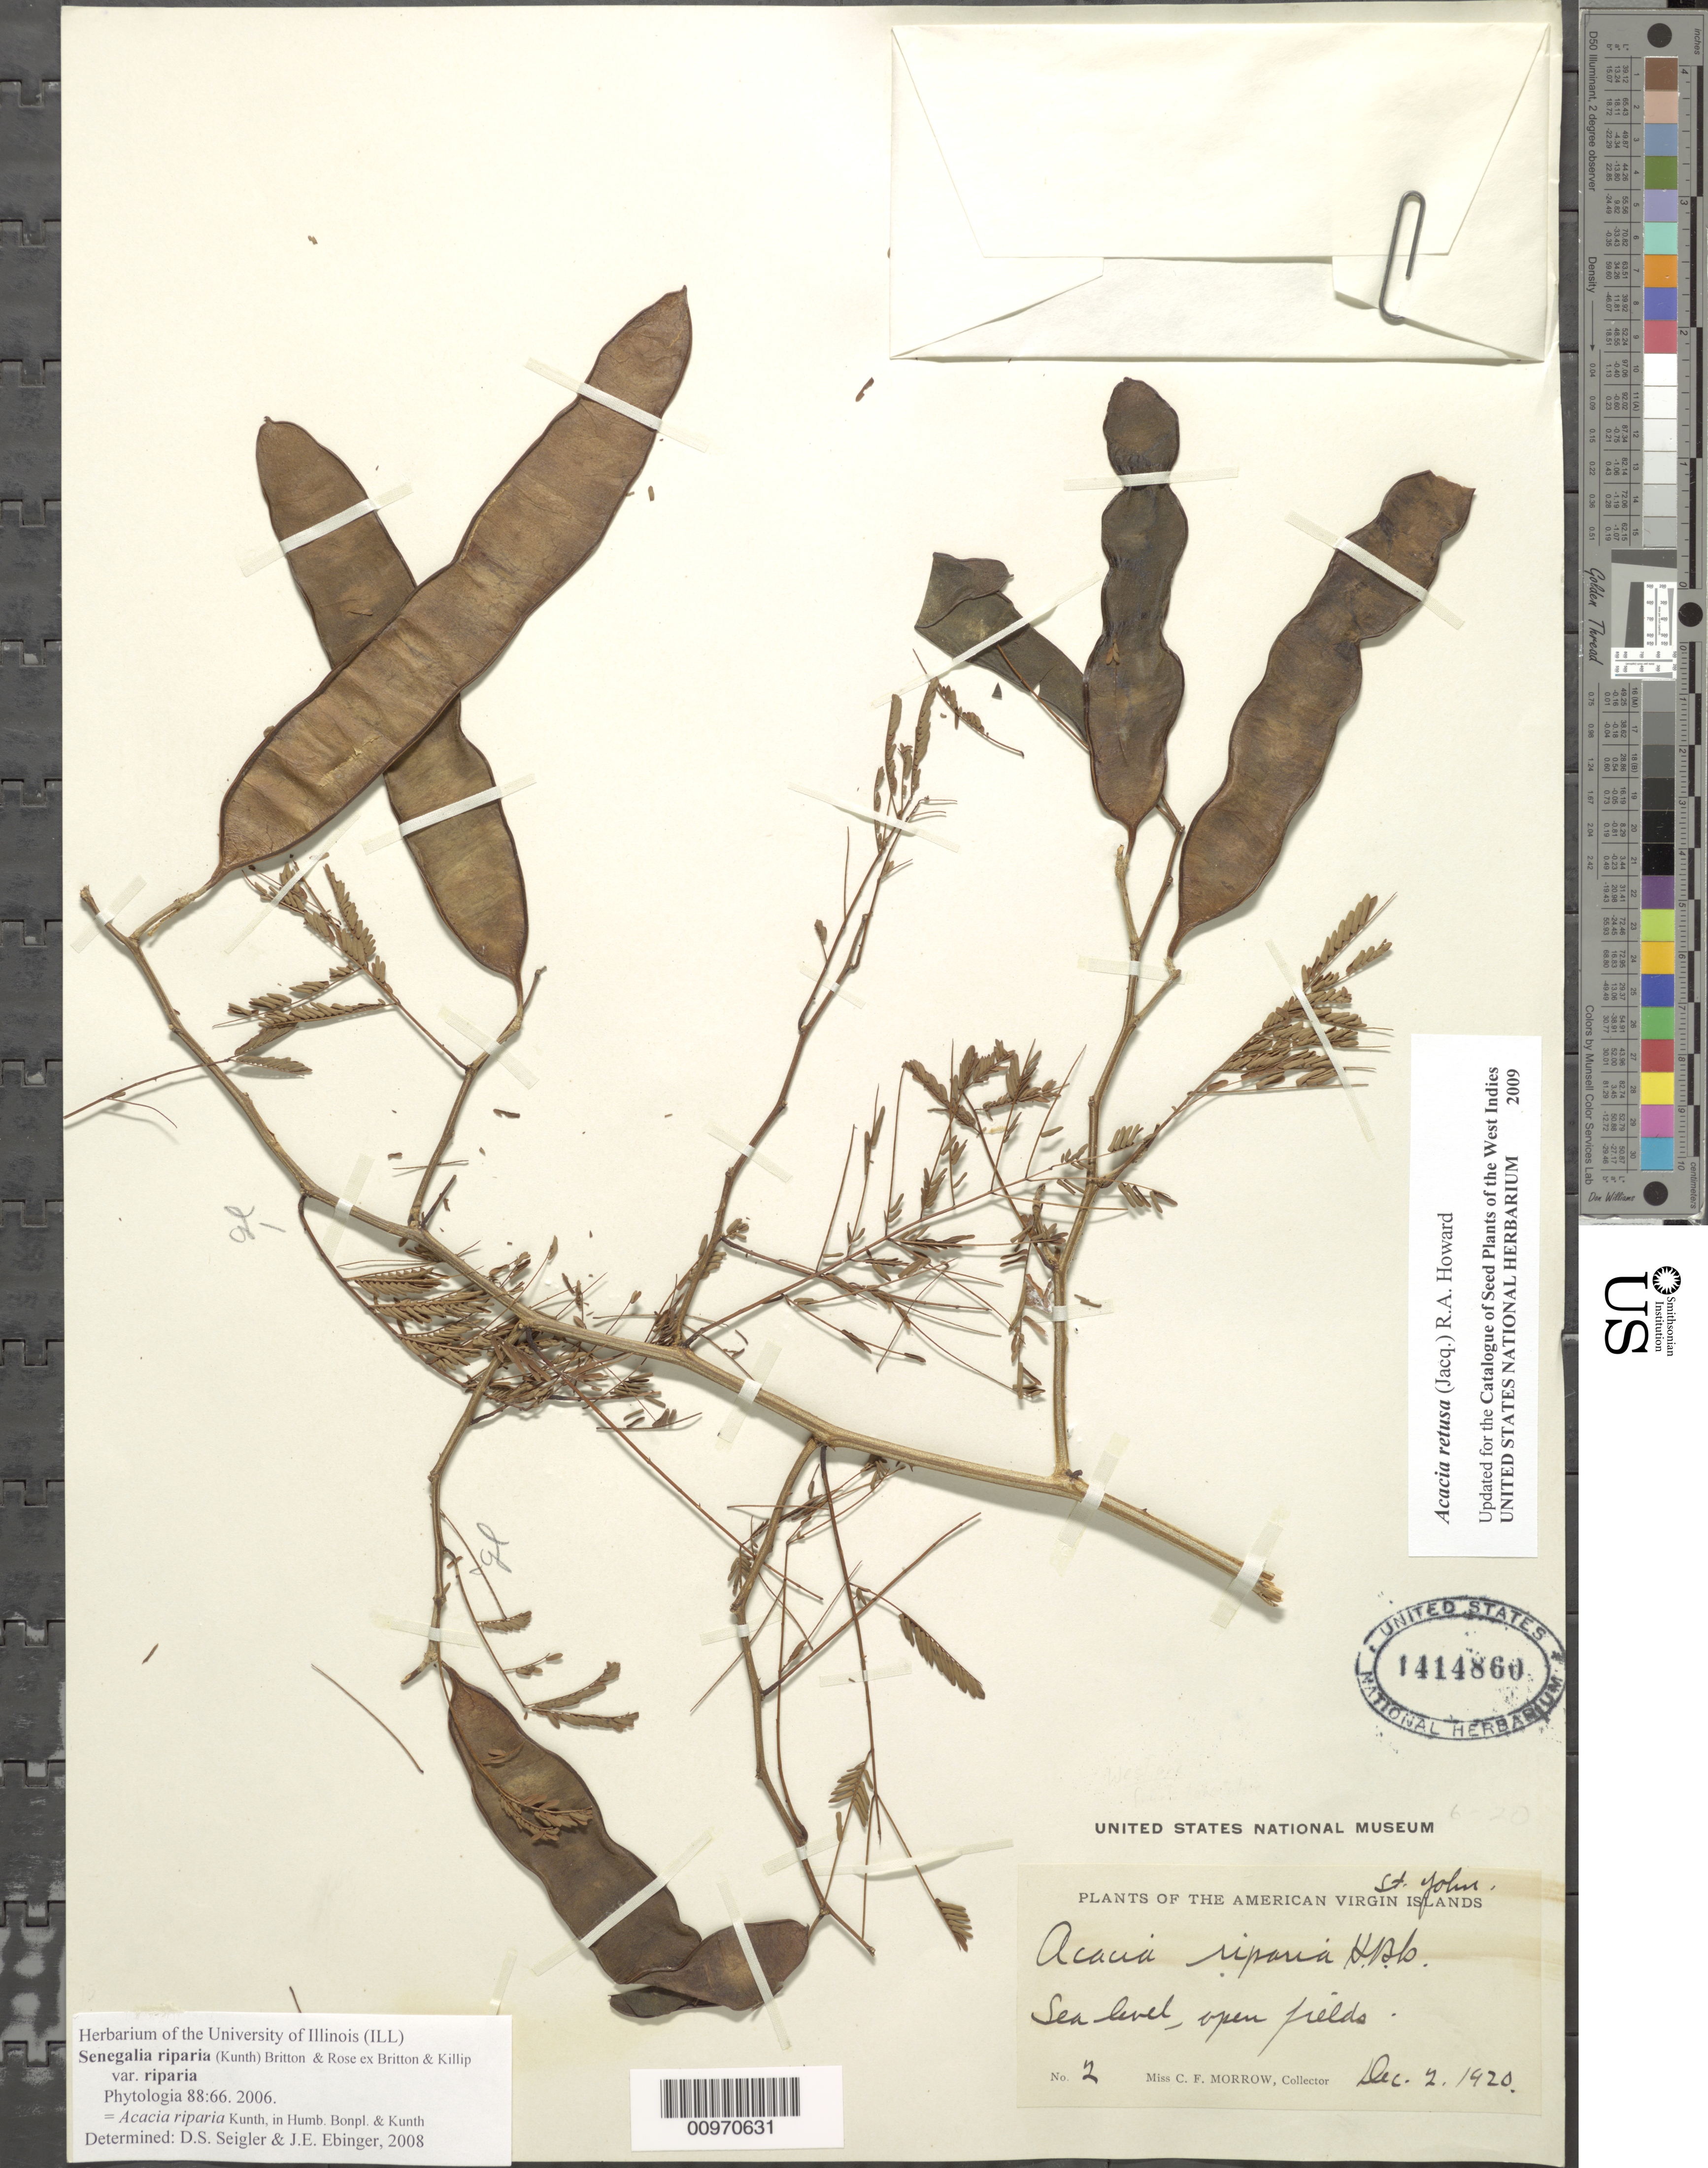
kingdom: Plantae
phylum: Tracheophyta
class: Magnoliopsida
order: Fabales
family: Fabaceae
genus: Senegalia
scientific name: Senegalia riparia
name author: (Kunth) Britton & Rose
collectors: C. Morrow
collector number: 2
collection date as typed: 02 Dec 1920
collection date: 1920-12-02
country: U.S. Virgin Islands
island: St. John I.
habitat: Open fields.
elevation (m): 0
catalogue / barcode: US 1414860